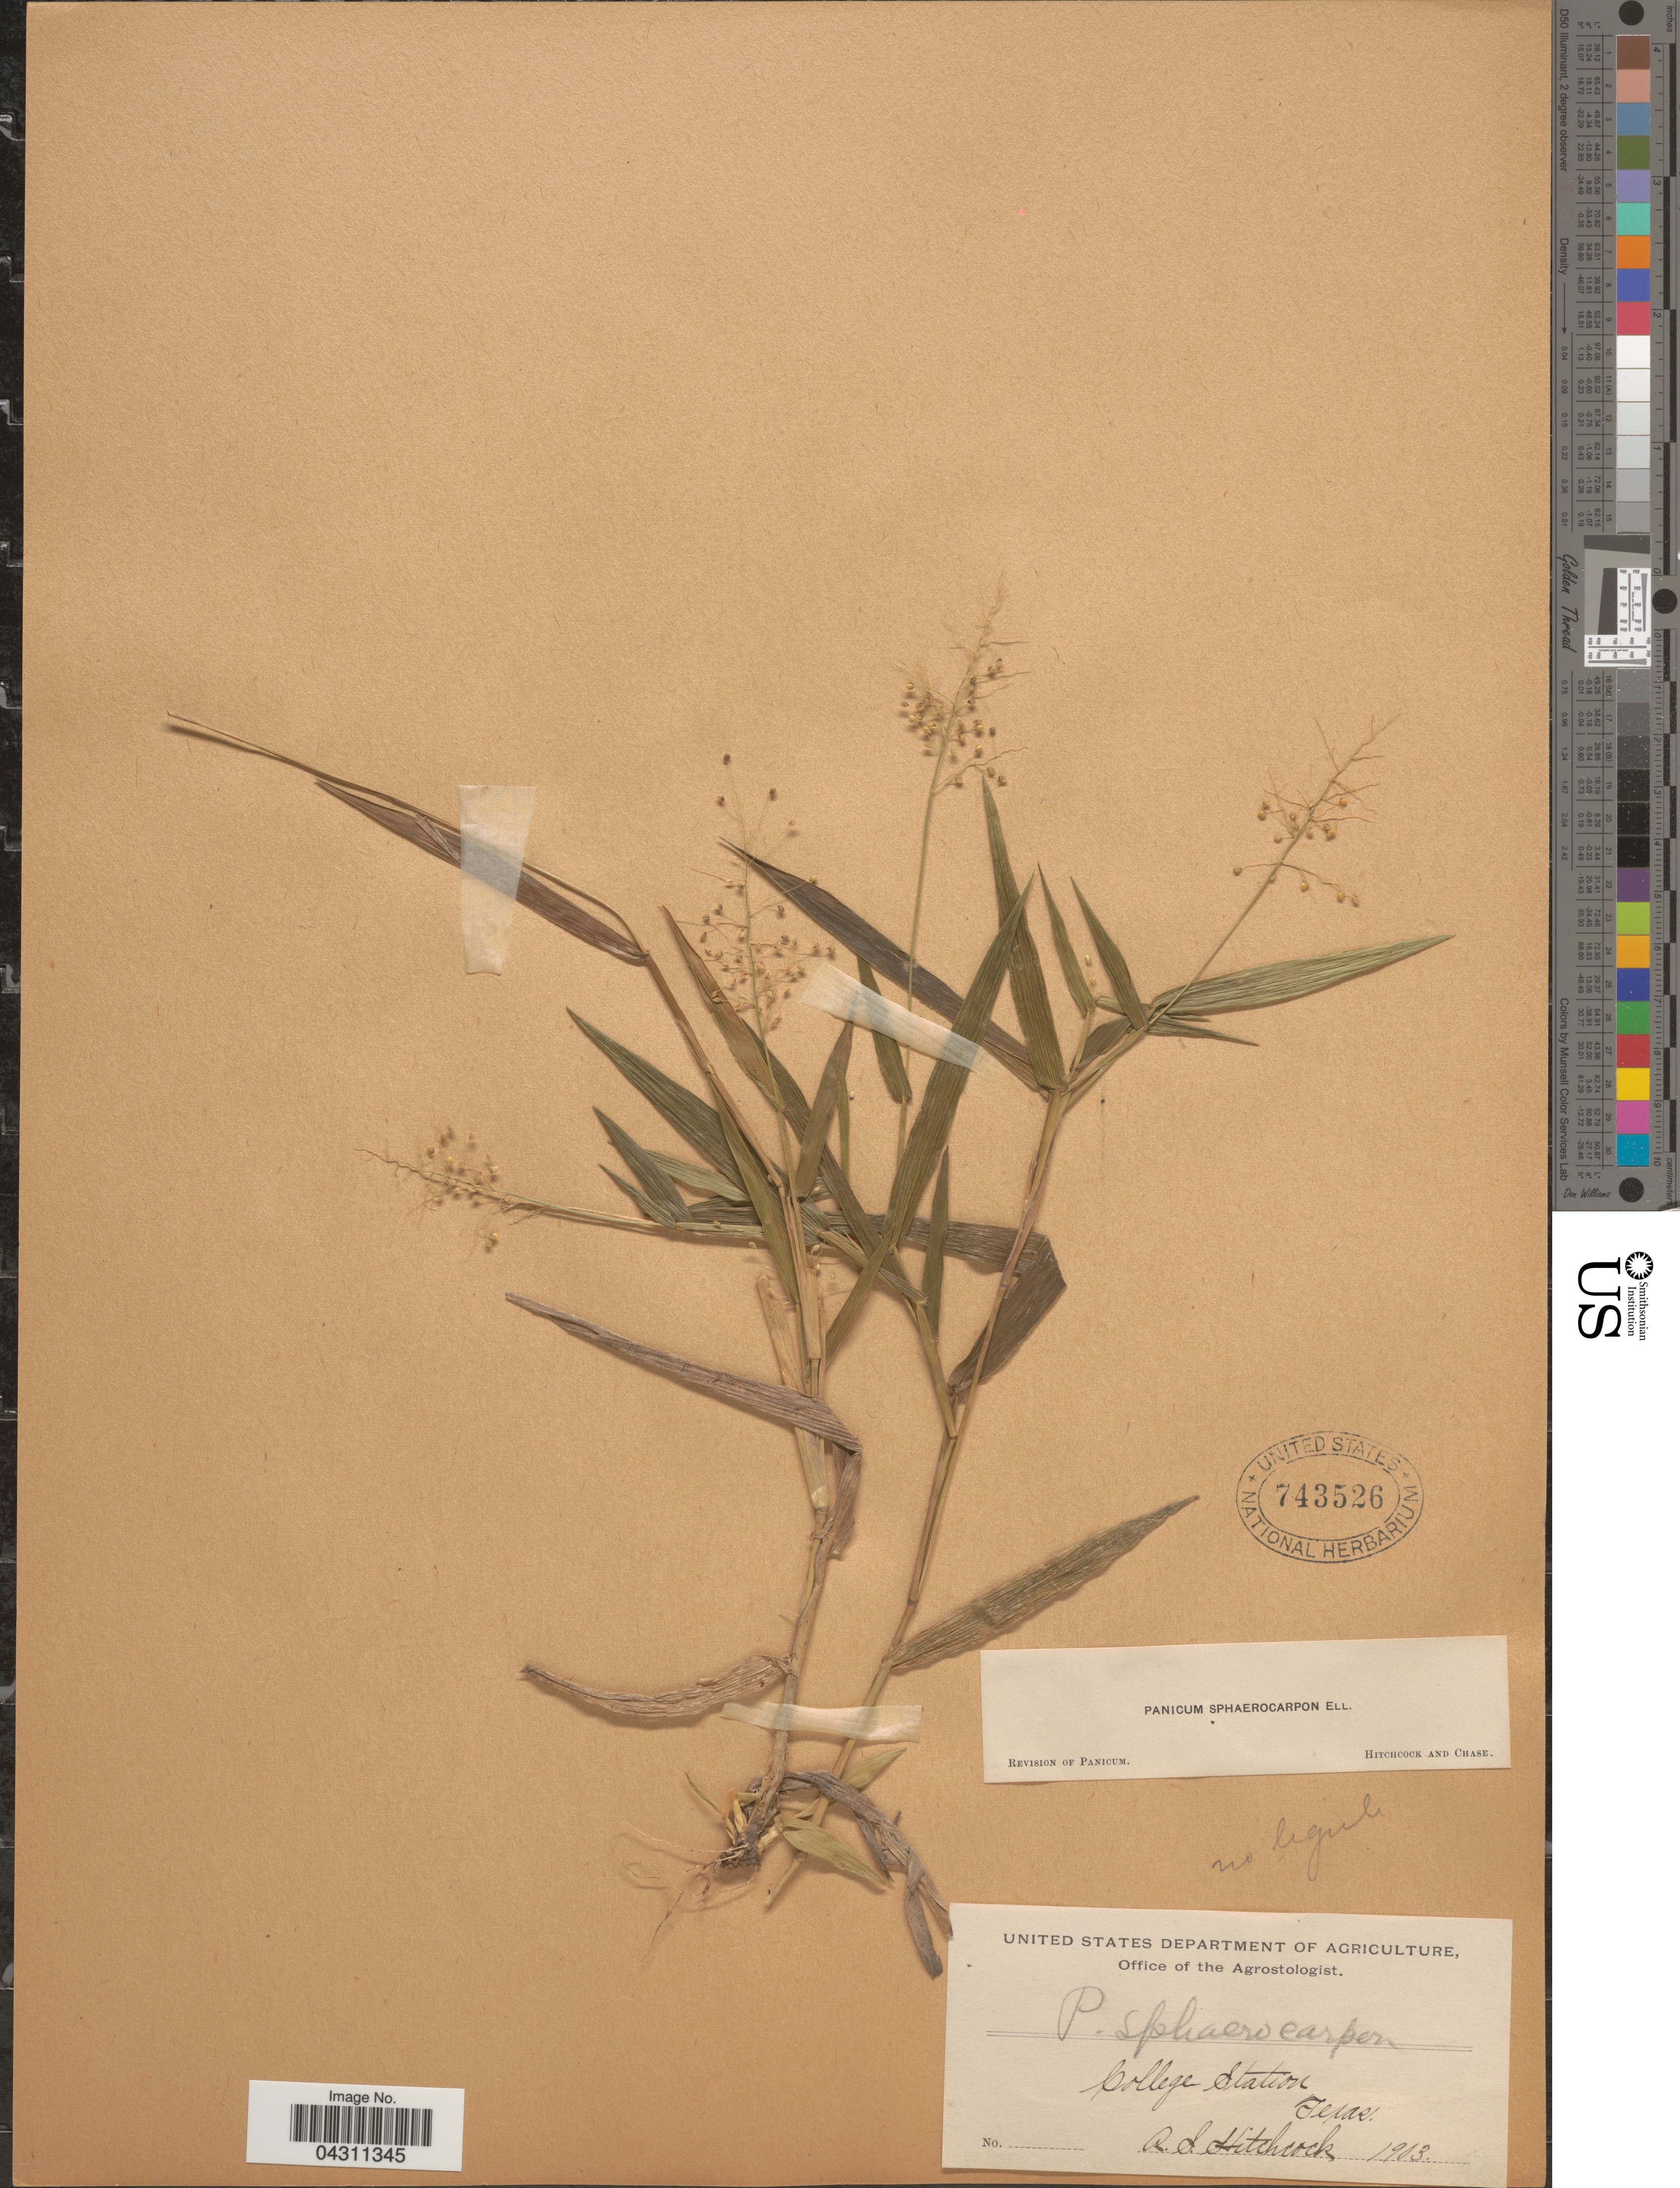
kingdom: Plantae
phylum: Tracheophyta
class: Liliopsida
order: Poales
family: Poaceae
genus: Dichanthelium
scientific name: Dichanthelium sphaerocarpon var. sphaerocarpon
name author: (Elliott) Gould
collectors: A. S. Hitchcock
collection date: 1903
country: United States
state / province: Texas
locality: College Station.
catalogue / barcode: US 743526